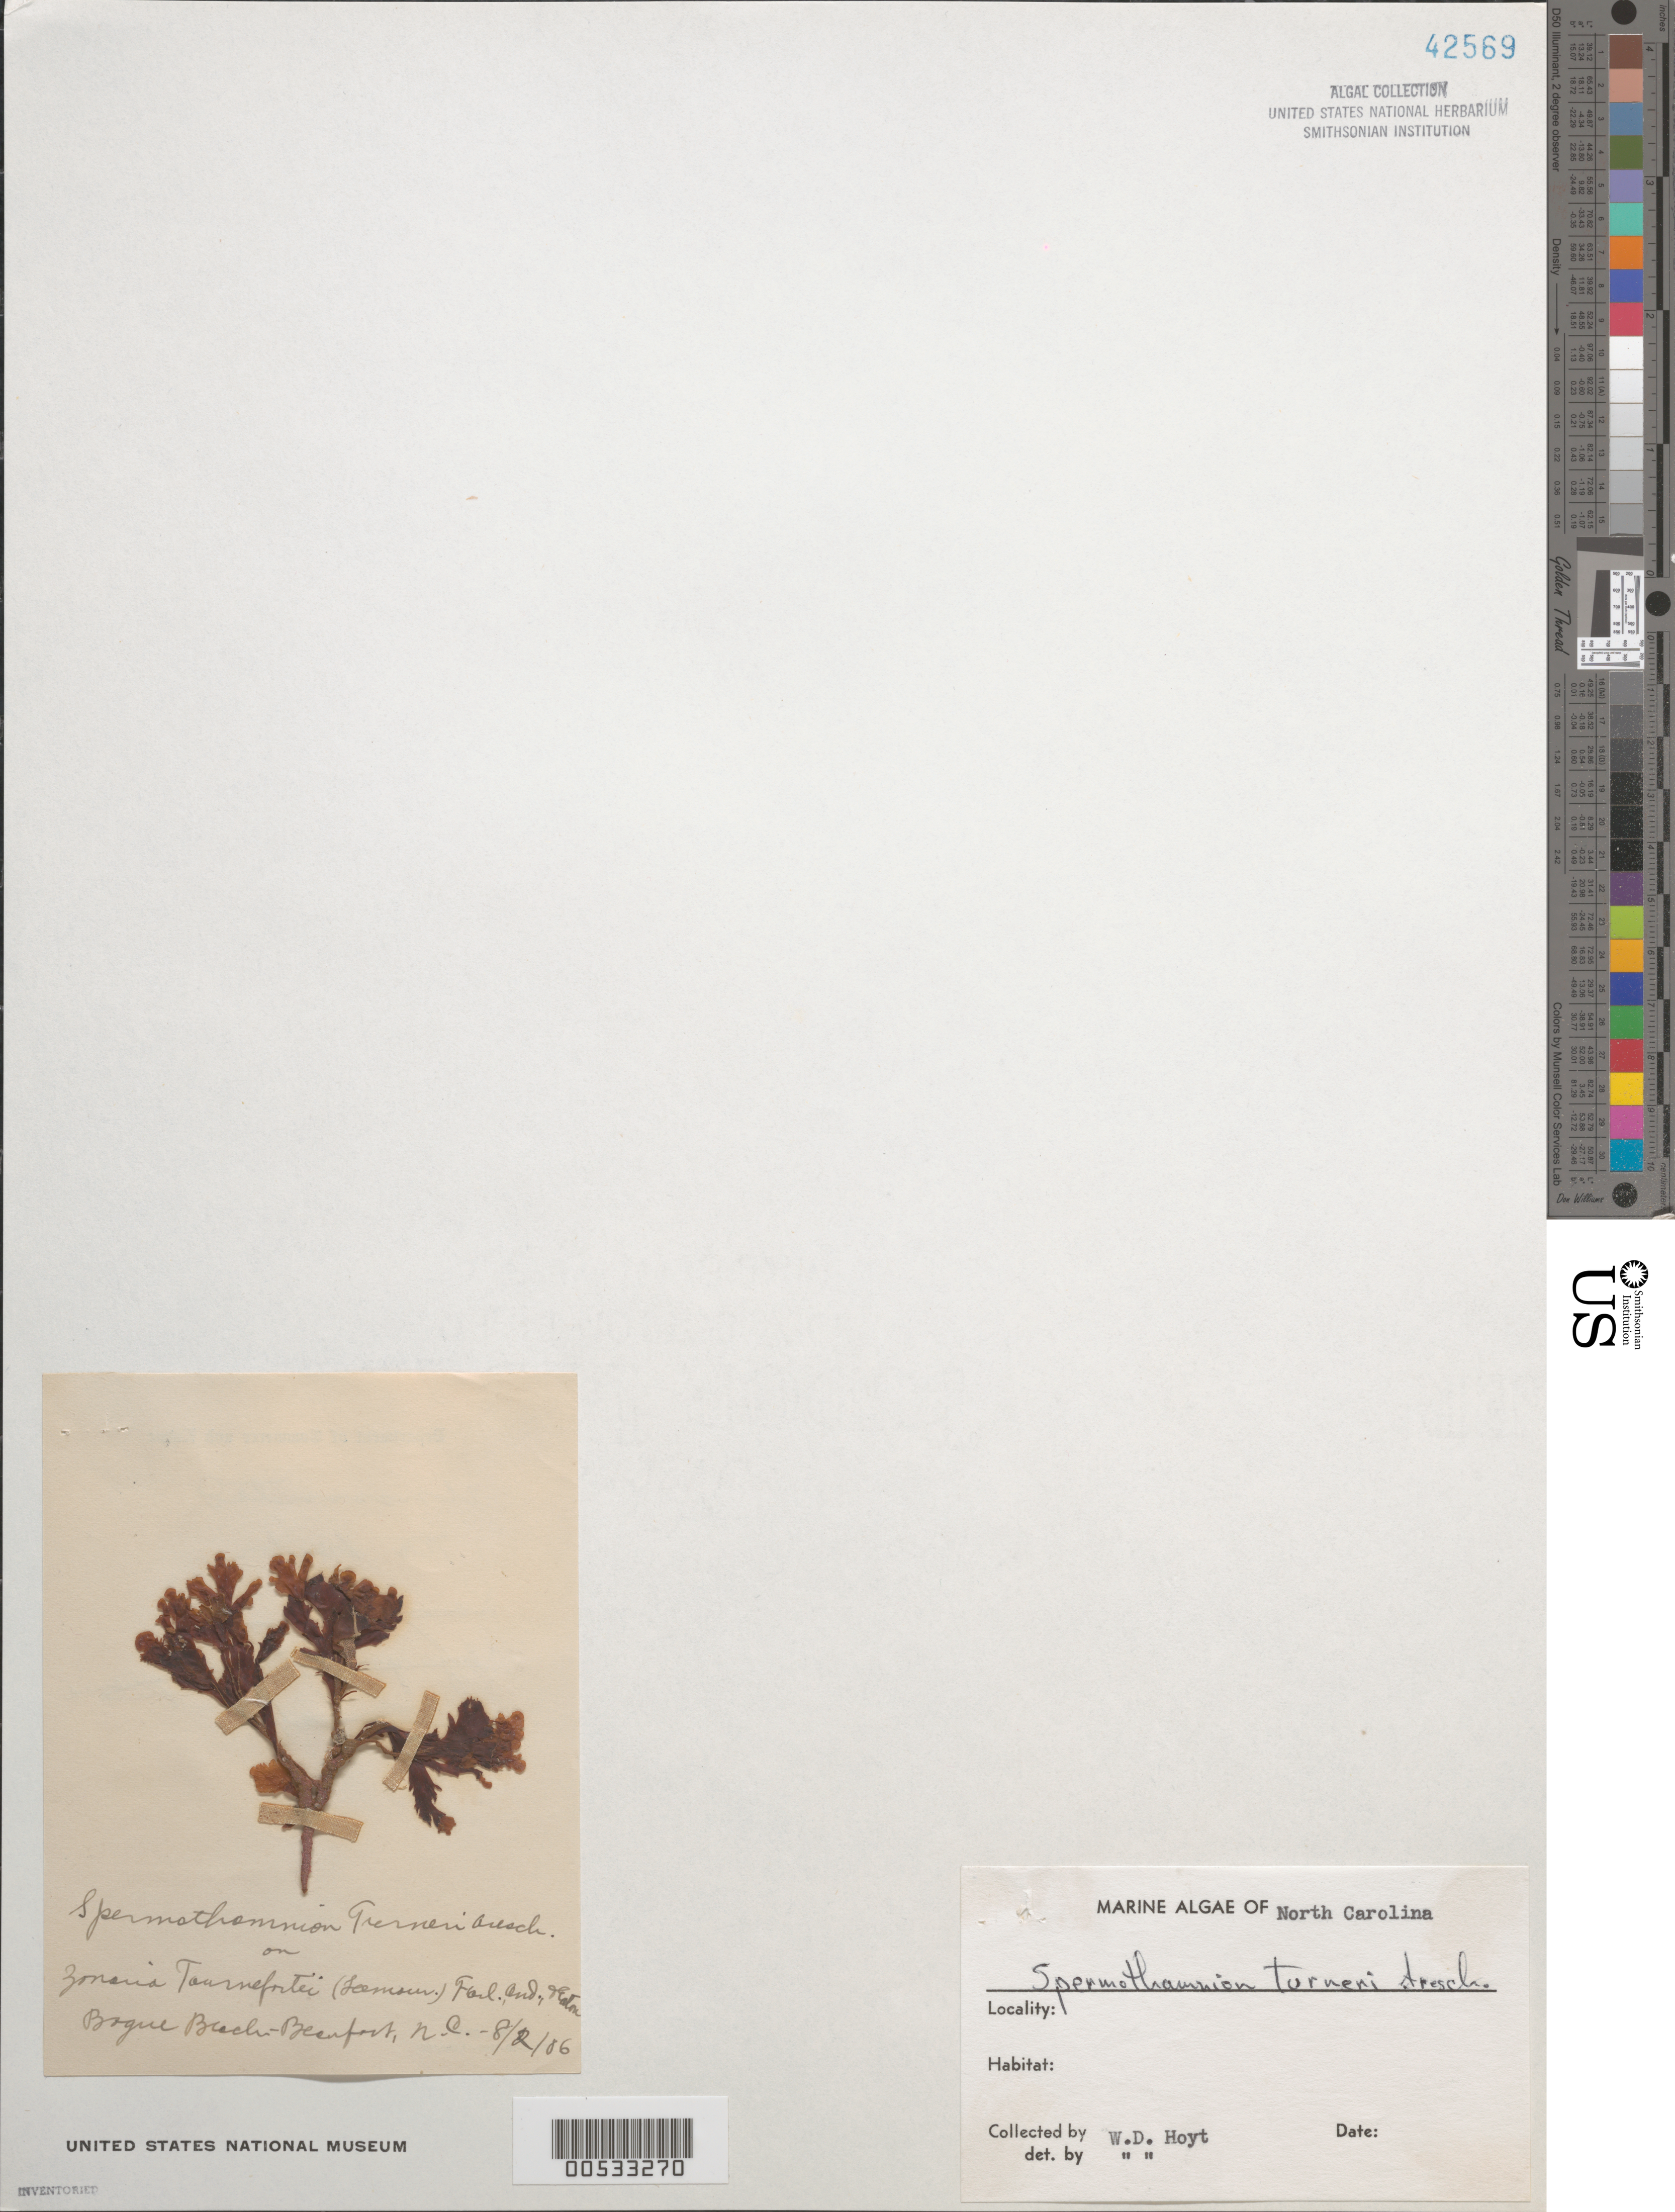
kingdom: Plantae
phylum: Rhodophyta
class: Florideophyceae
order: Ceramiales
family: Ceramiaceae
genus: Scagelothamnion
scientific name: Scagelothamnion turneri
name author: (Mert. ex Roth) A. Athanasiadis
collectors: W. D. Hoyt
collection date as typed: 02 Aug 1906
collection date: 1906-08-02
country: United States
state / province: North Carolina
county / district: Carteret County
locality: Beaufort, Bogue Beach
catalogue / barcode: US 42569